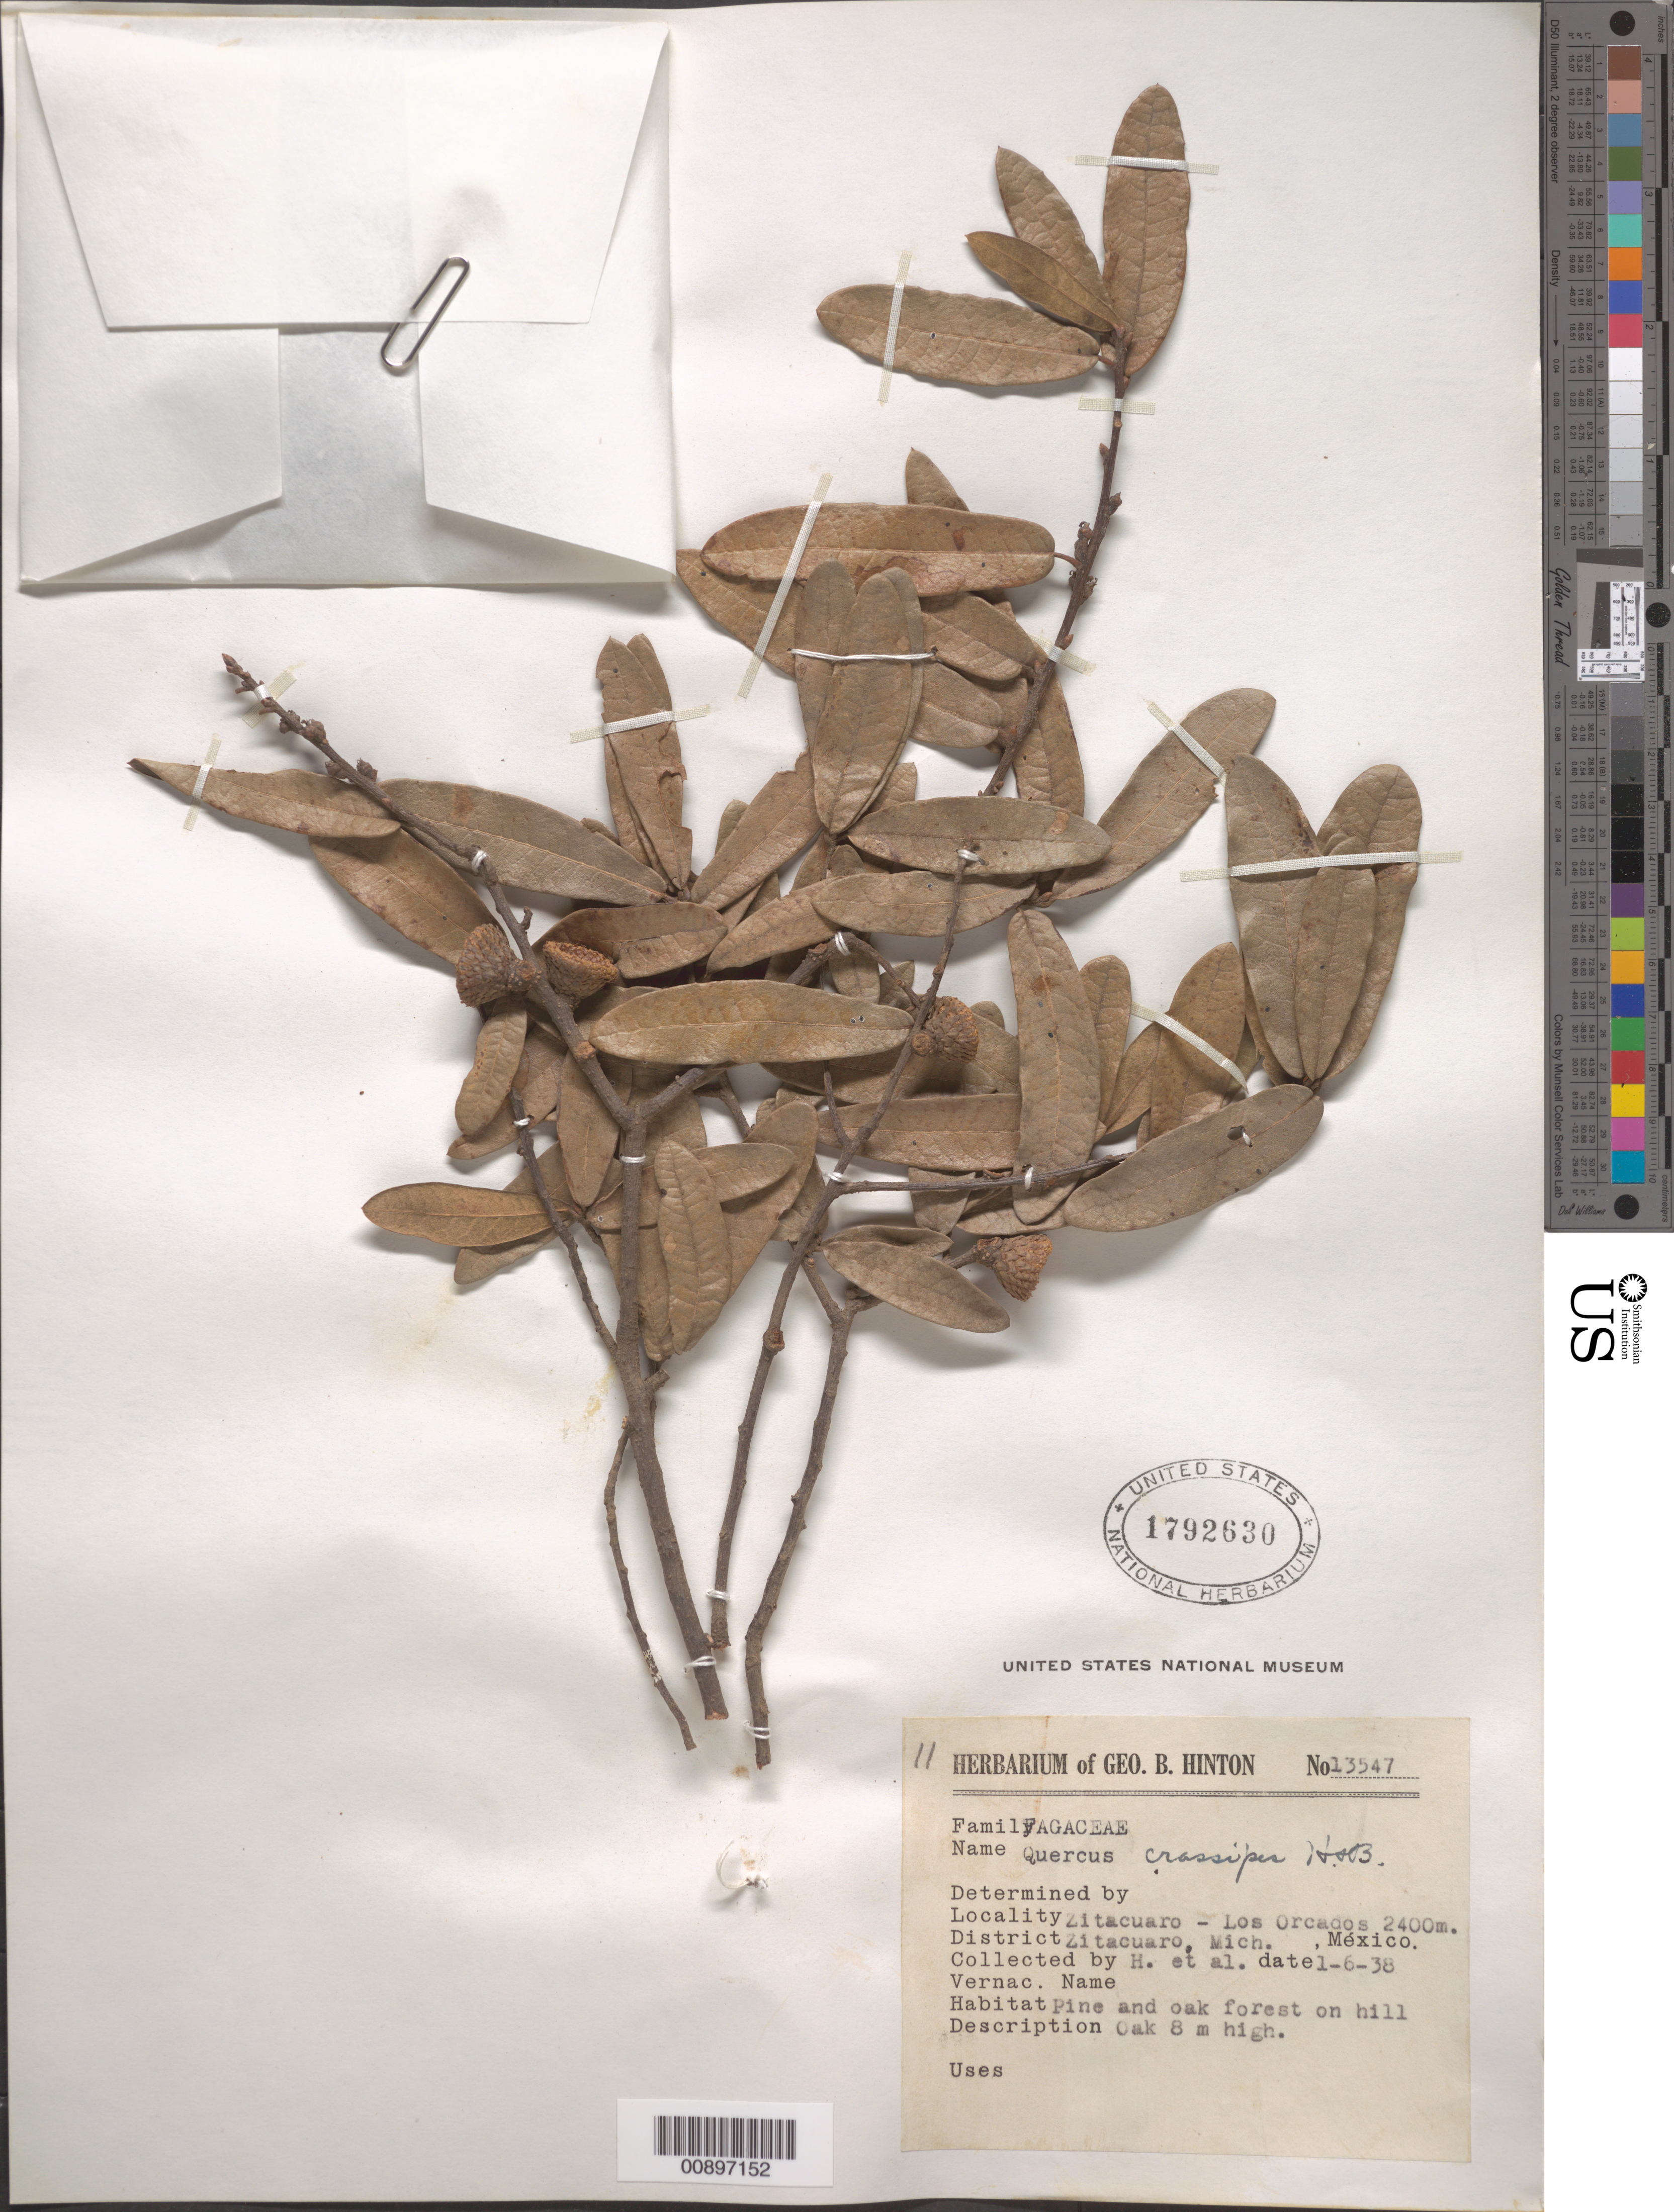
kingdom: Plantae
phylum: Tracheophyta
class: Magnoliopsida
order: Fagales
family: Fagaceae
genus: Quercus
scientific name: Quercus crassipes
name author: Humb. & Bonpl.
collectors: G. B. Hinton & et al.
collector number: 13547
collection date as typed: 06 Jan 1938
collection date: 1938-01-06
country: Mexico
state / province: Michoacán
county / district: Zitácuaro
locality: Zitácuaro - Los Orcados, District Zitácuaro, Michoacán.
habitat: Pine and oak forest on hill.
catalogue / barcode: US 1792630